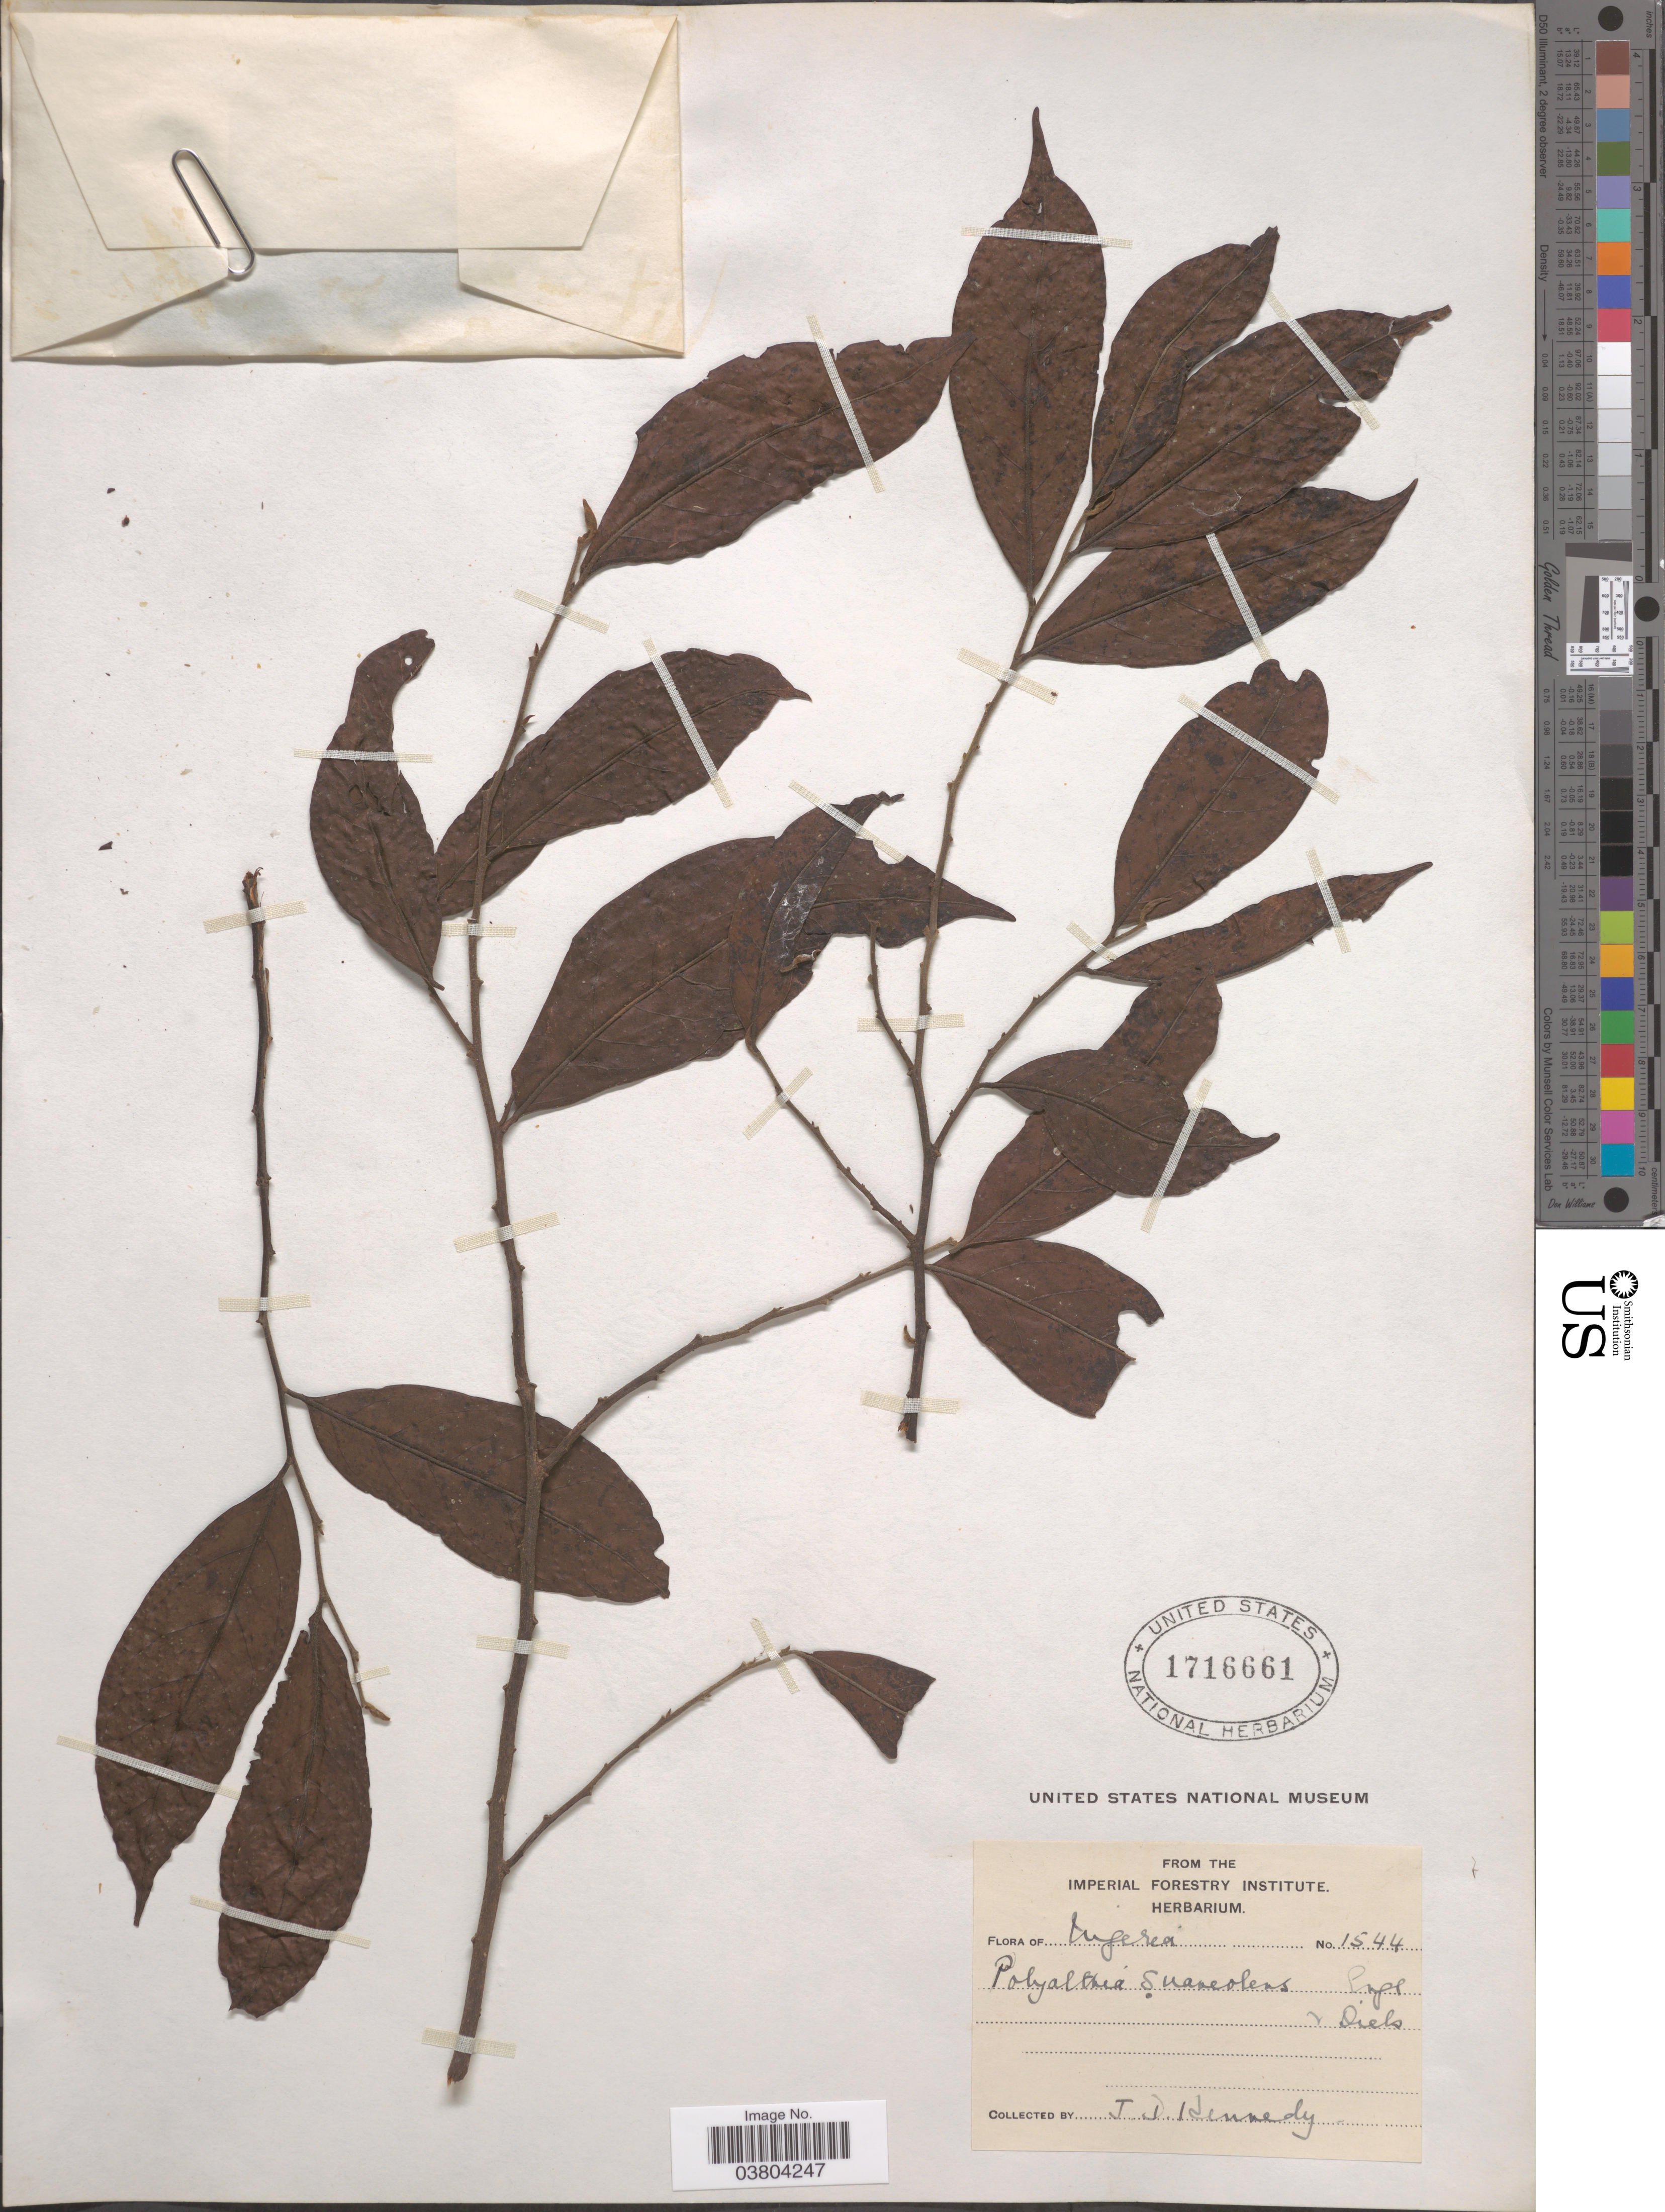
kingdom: Plantae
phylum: Tracheophyta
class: Magnoliopsida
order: Magnoliales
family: Annonaceae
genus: Greenwayodendron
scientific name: Greenwayodendron suaveolens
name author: (Engl. & Diels) Verdc.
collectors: J. D. Kennedy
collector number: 1544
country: Nigeria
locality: Nigeria.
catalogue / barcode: US 1716661